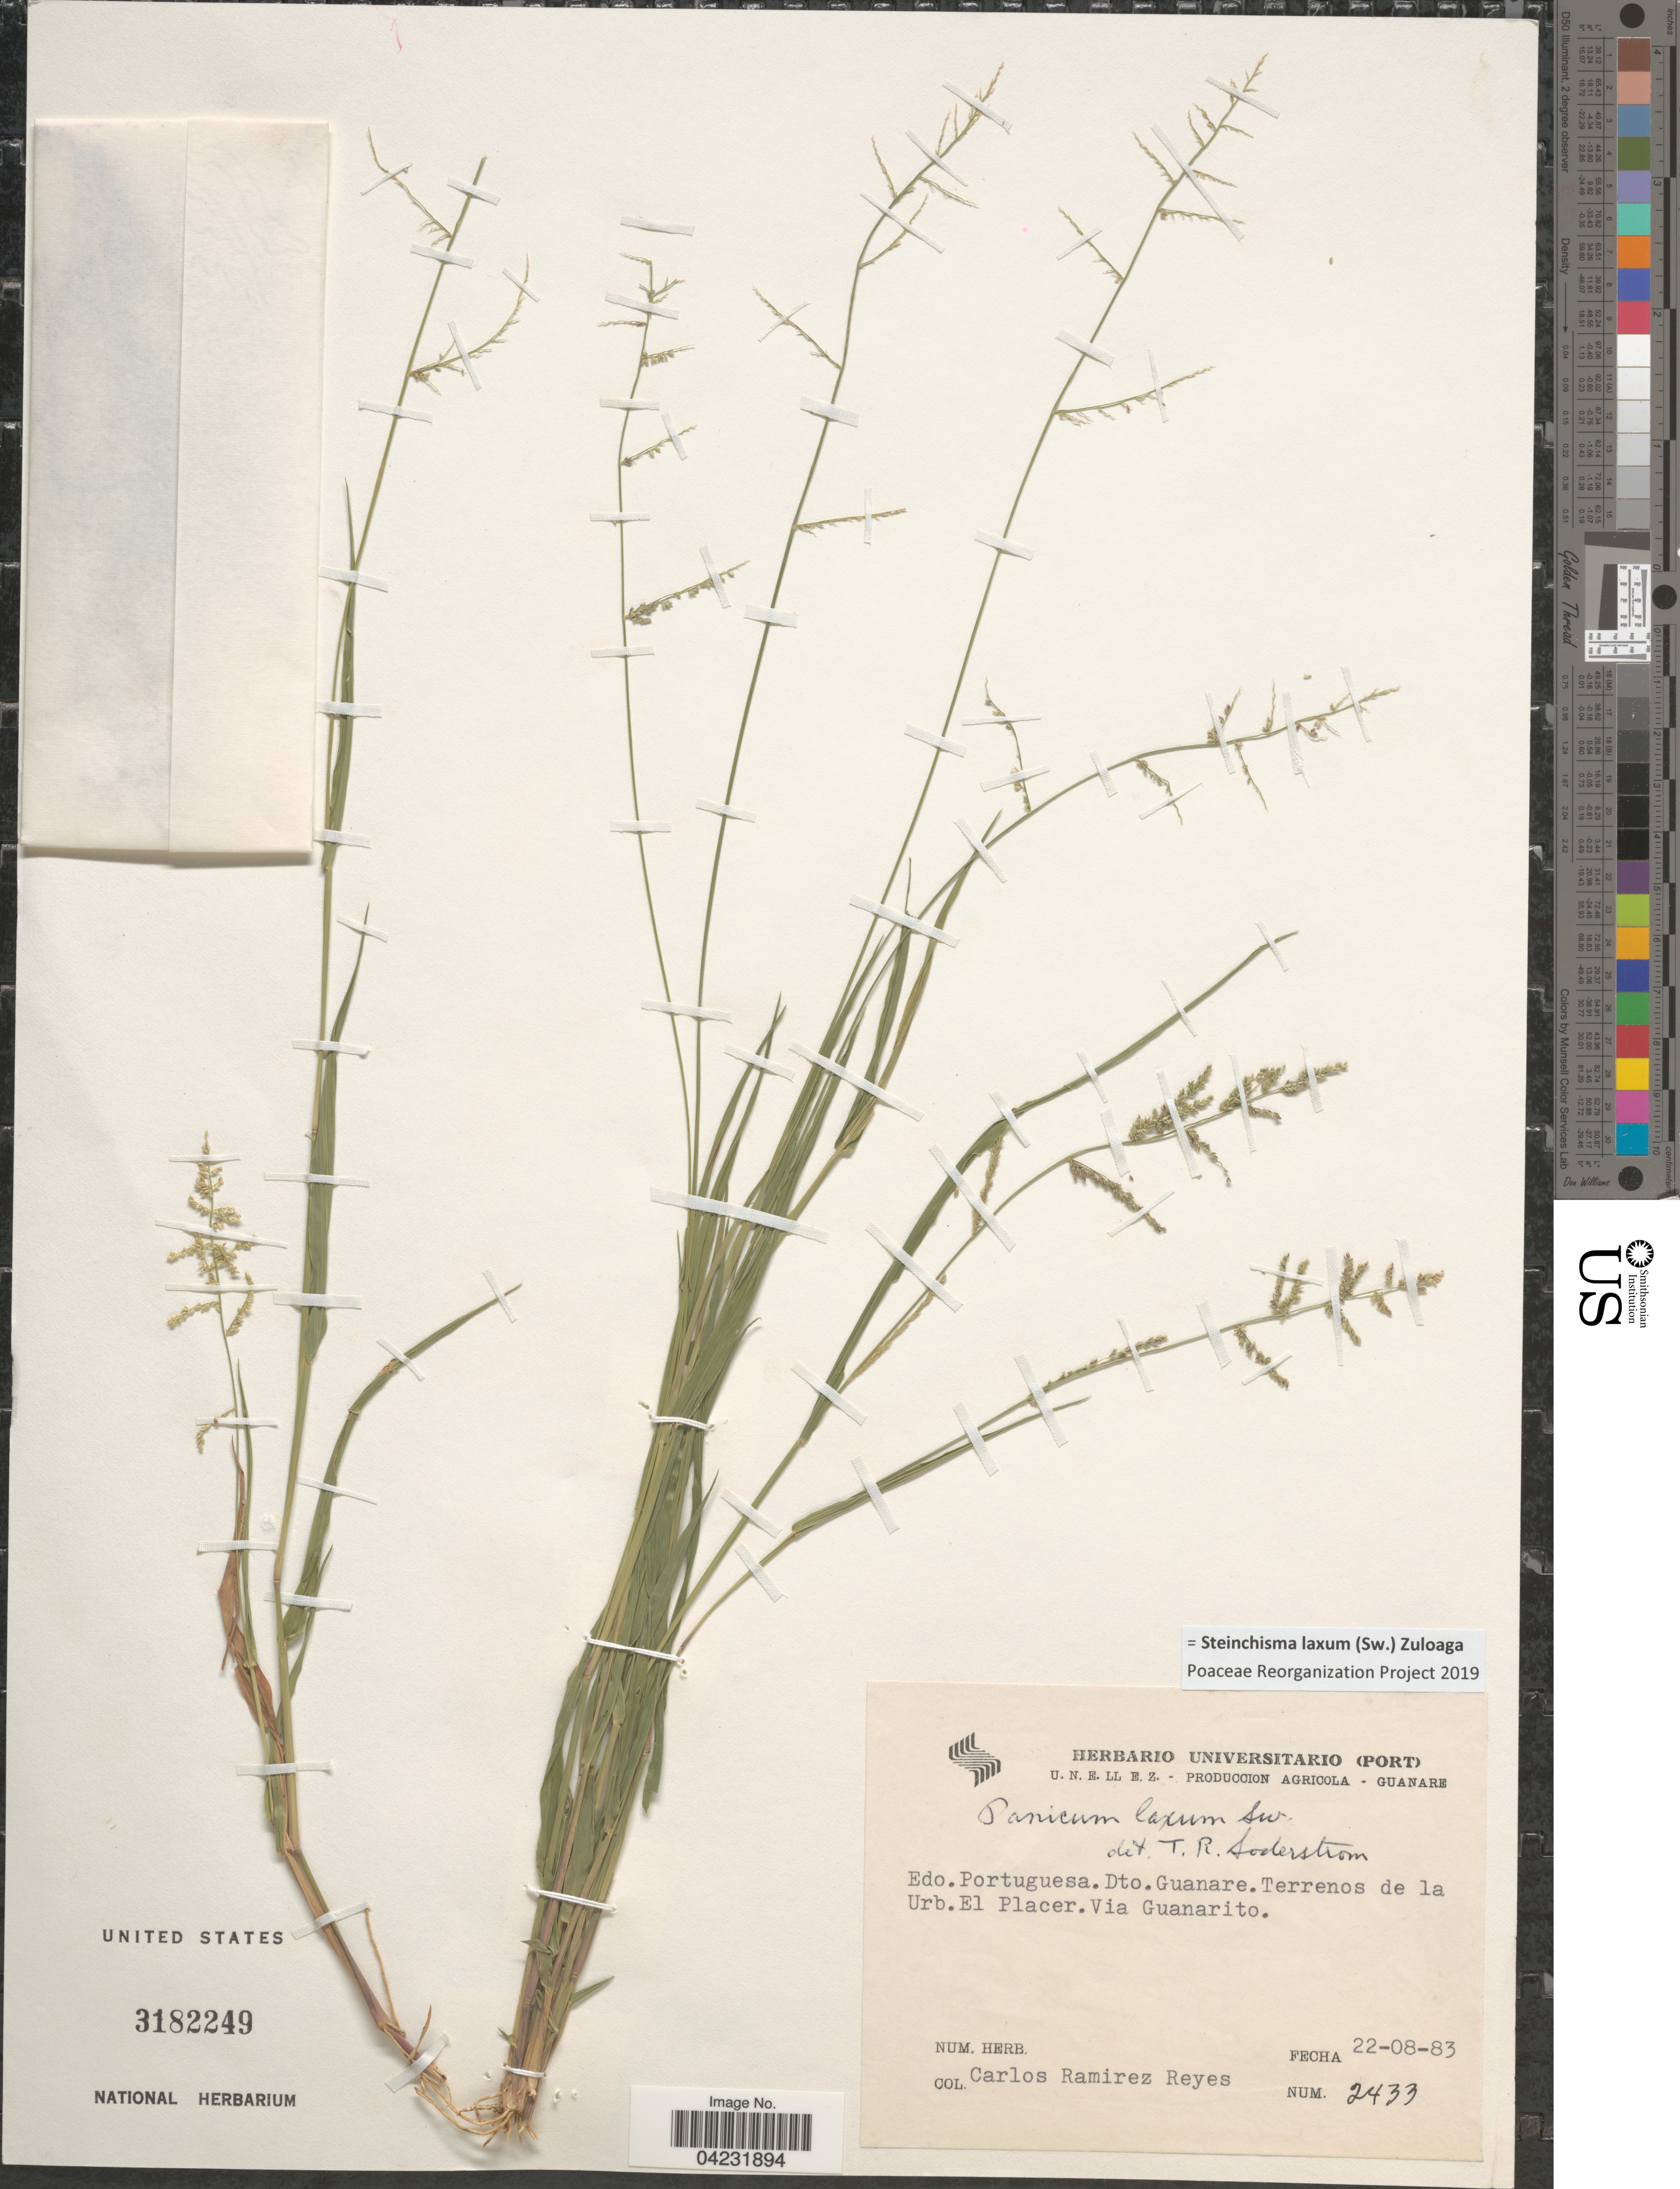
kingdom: Plantae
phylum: Tracheophyta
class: Liliopsida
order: Poales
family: Poaceae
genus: Steinchisma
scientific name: Steinchisma laxum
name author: (Sw.) Zuloaga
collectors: C. Reyes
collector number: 2433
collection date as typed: Transcribed d/m/y: 22/8/83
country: Venezuela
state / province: Portuguesa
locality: Dto. Guanare. Terrenos de la Urb. El Placer. Via Guanarito.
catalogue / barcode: US 3182249